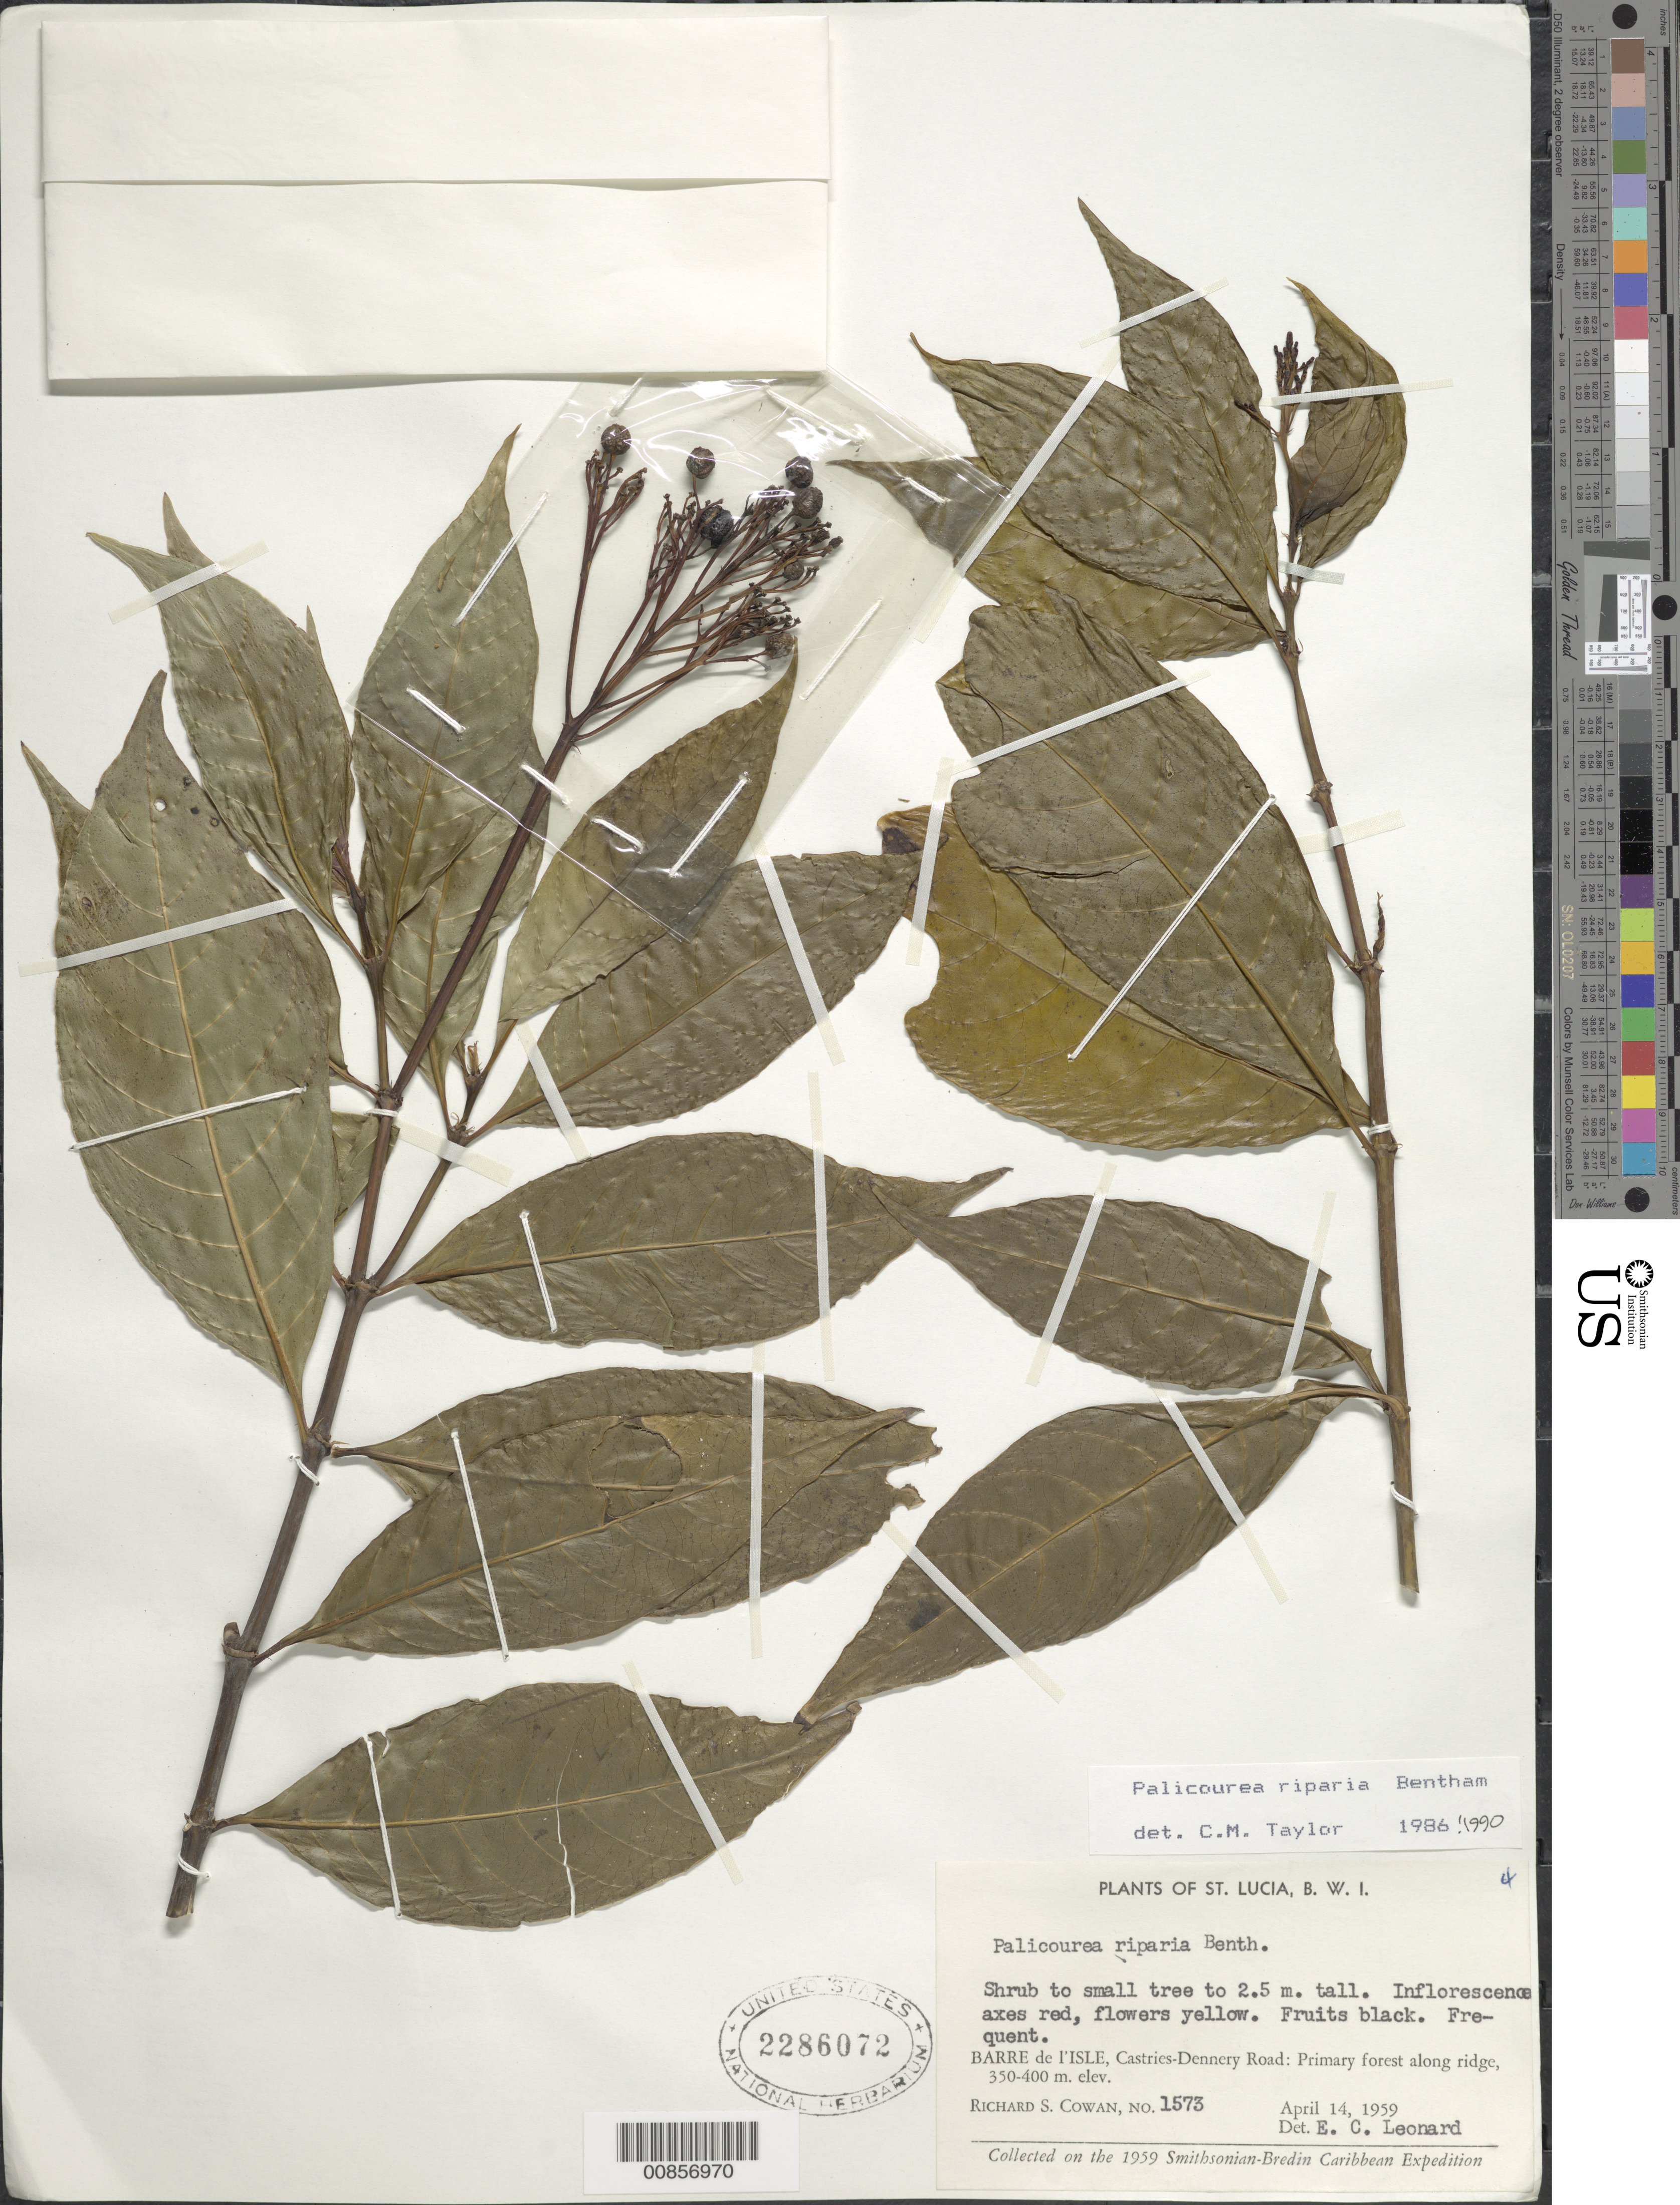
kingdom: Plantae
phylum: Tracheophyta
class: Magnoliopsida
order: Gentianales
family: Rubiaceae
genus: Palicourea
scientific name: Palicourea croceoides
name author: Desv. ex Ham.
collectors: R. S. Cowan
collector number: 1573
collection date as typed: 14 Apr 1959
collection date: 1959-04-14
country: St. Lucia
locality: Barre de l'Isle, Castries-Dennery Road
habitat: Primary forest along ridge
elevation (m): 350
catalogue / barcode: US 2286072